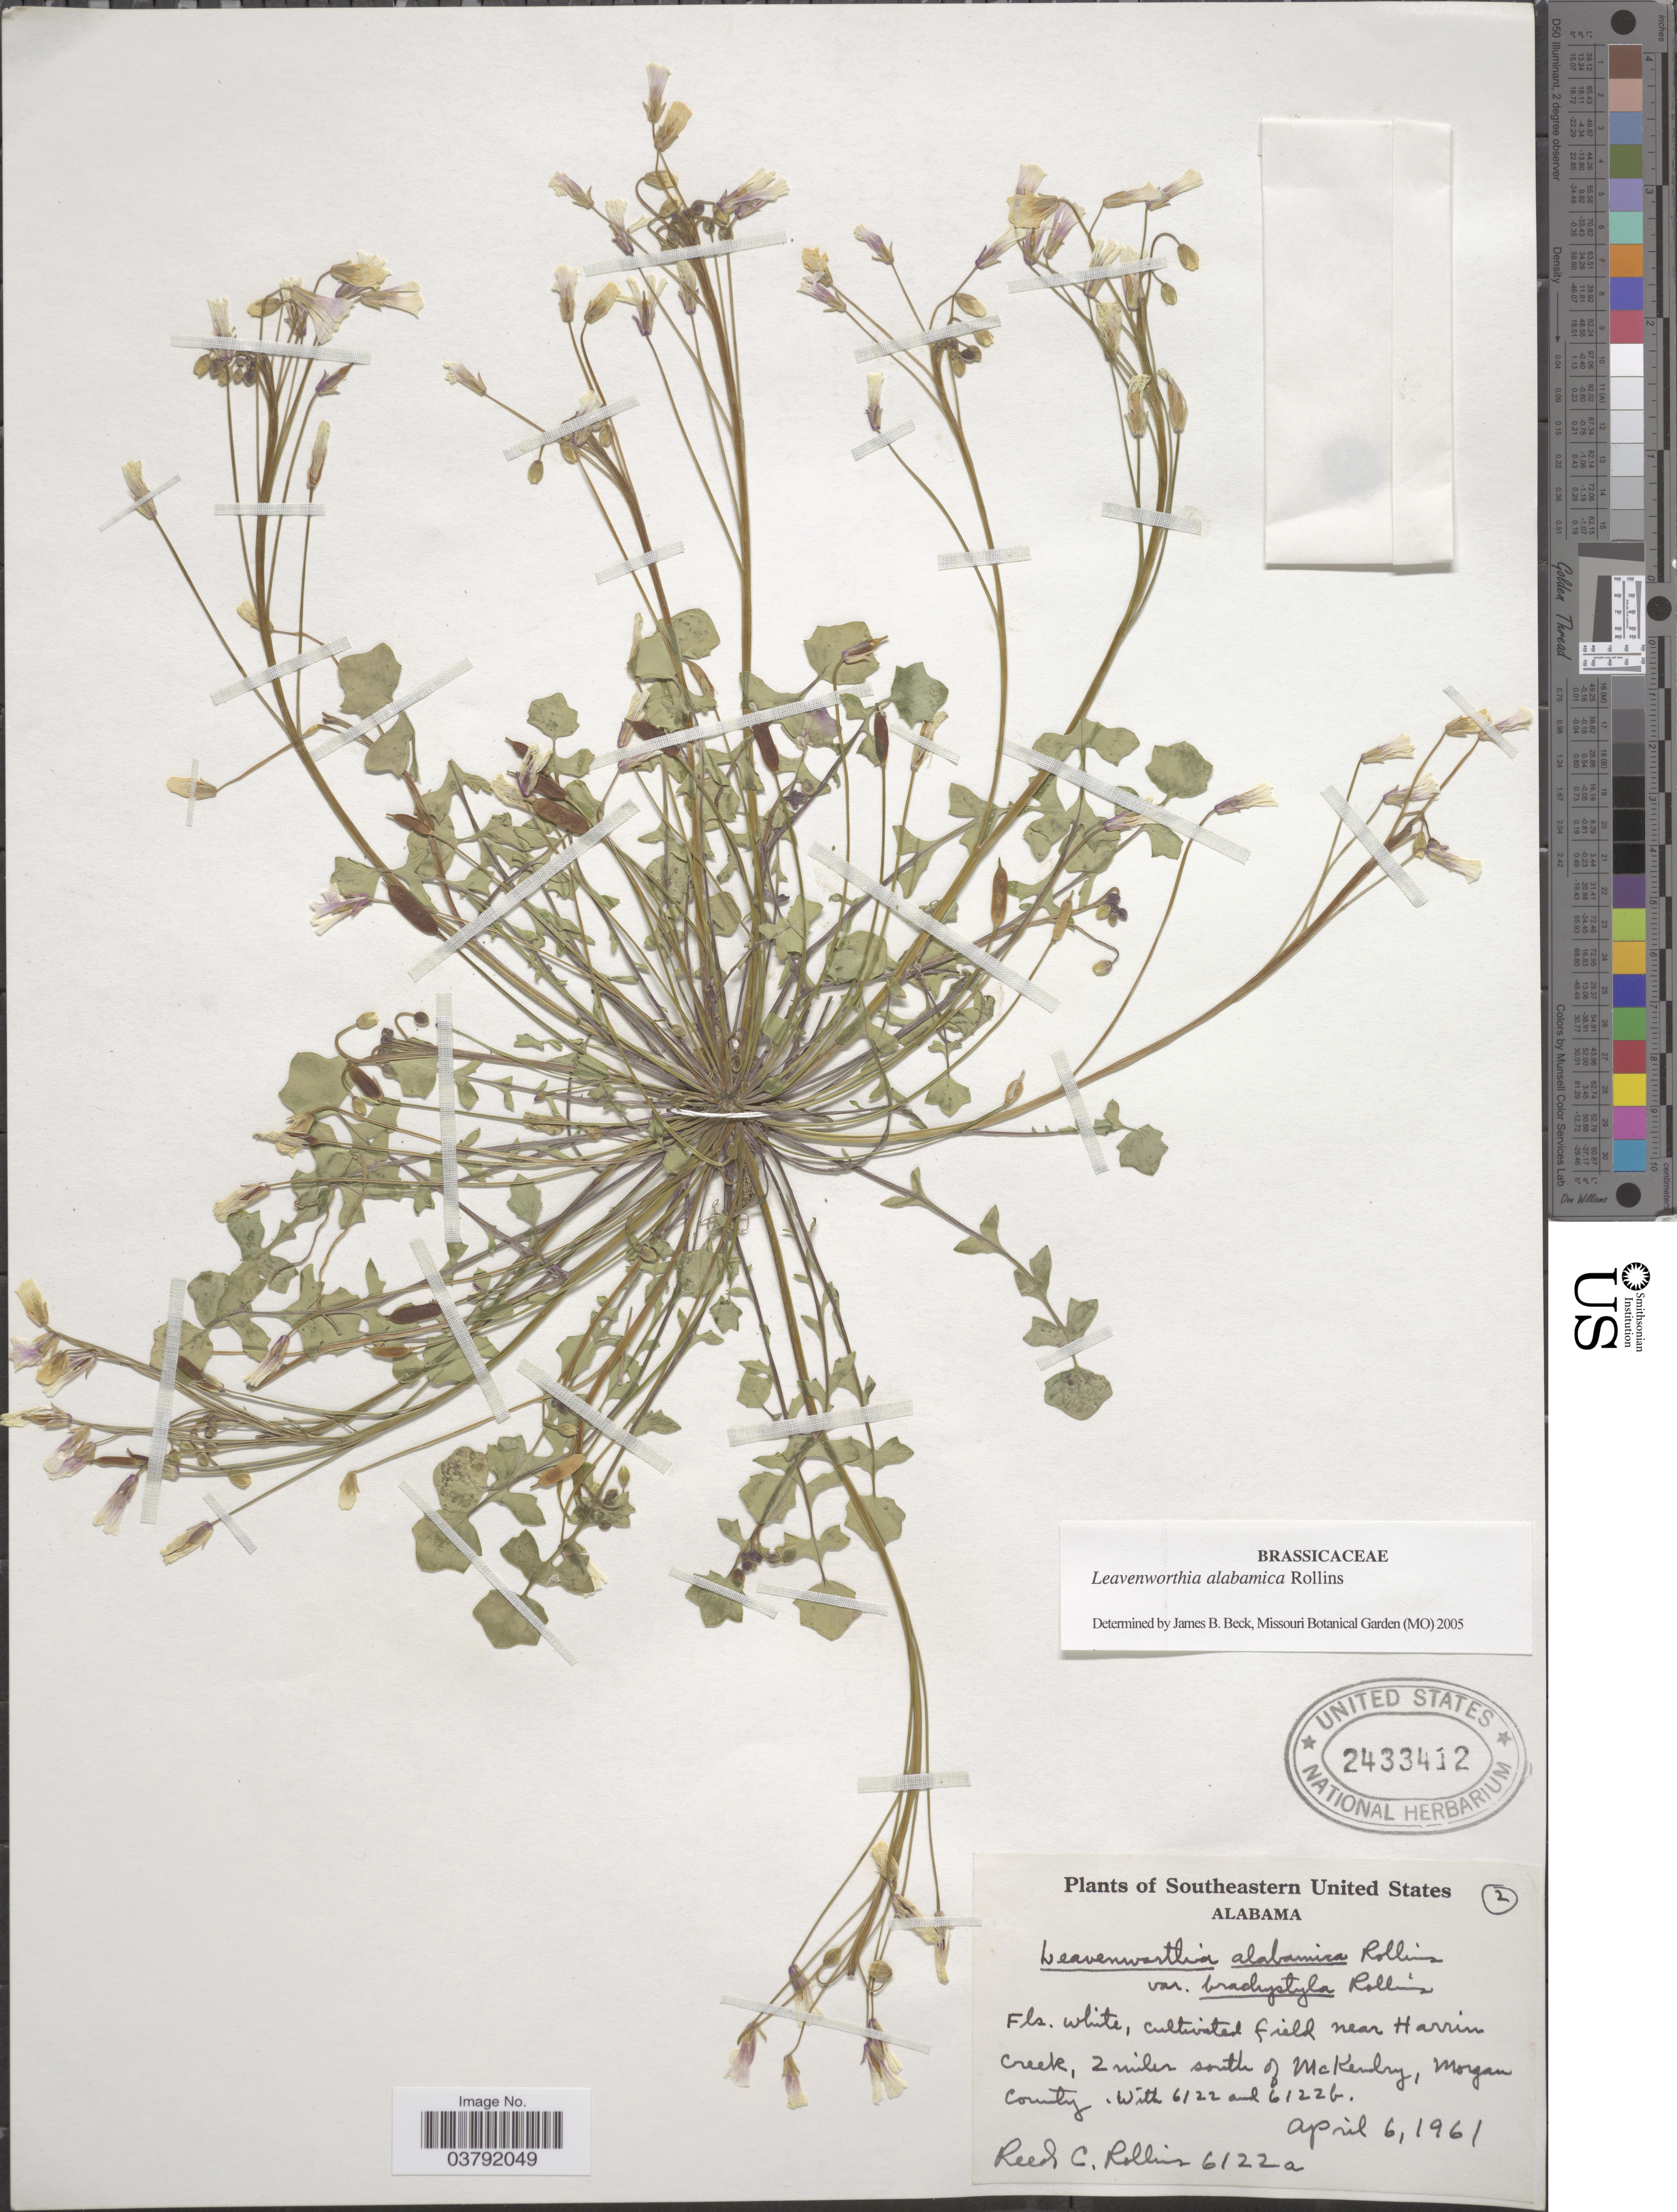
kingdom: Plantae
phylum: Tracheophyta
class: Magnoliopsida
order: Brassicales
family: Brassicaceae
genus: Leavenworthia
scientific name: Leavenworthia alabamica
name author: Rollins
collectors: R. C. Rollins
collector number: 6122a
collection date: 1961-04-06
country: United States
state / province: Alabama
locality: Southeastern United States. Cultivated field near Harrin Creek, 2 miles south of McKendry, Morgan County.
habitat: cultivated field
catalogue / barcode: US 2433412